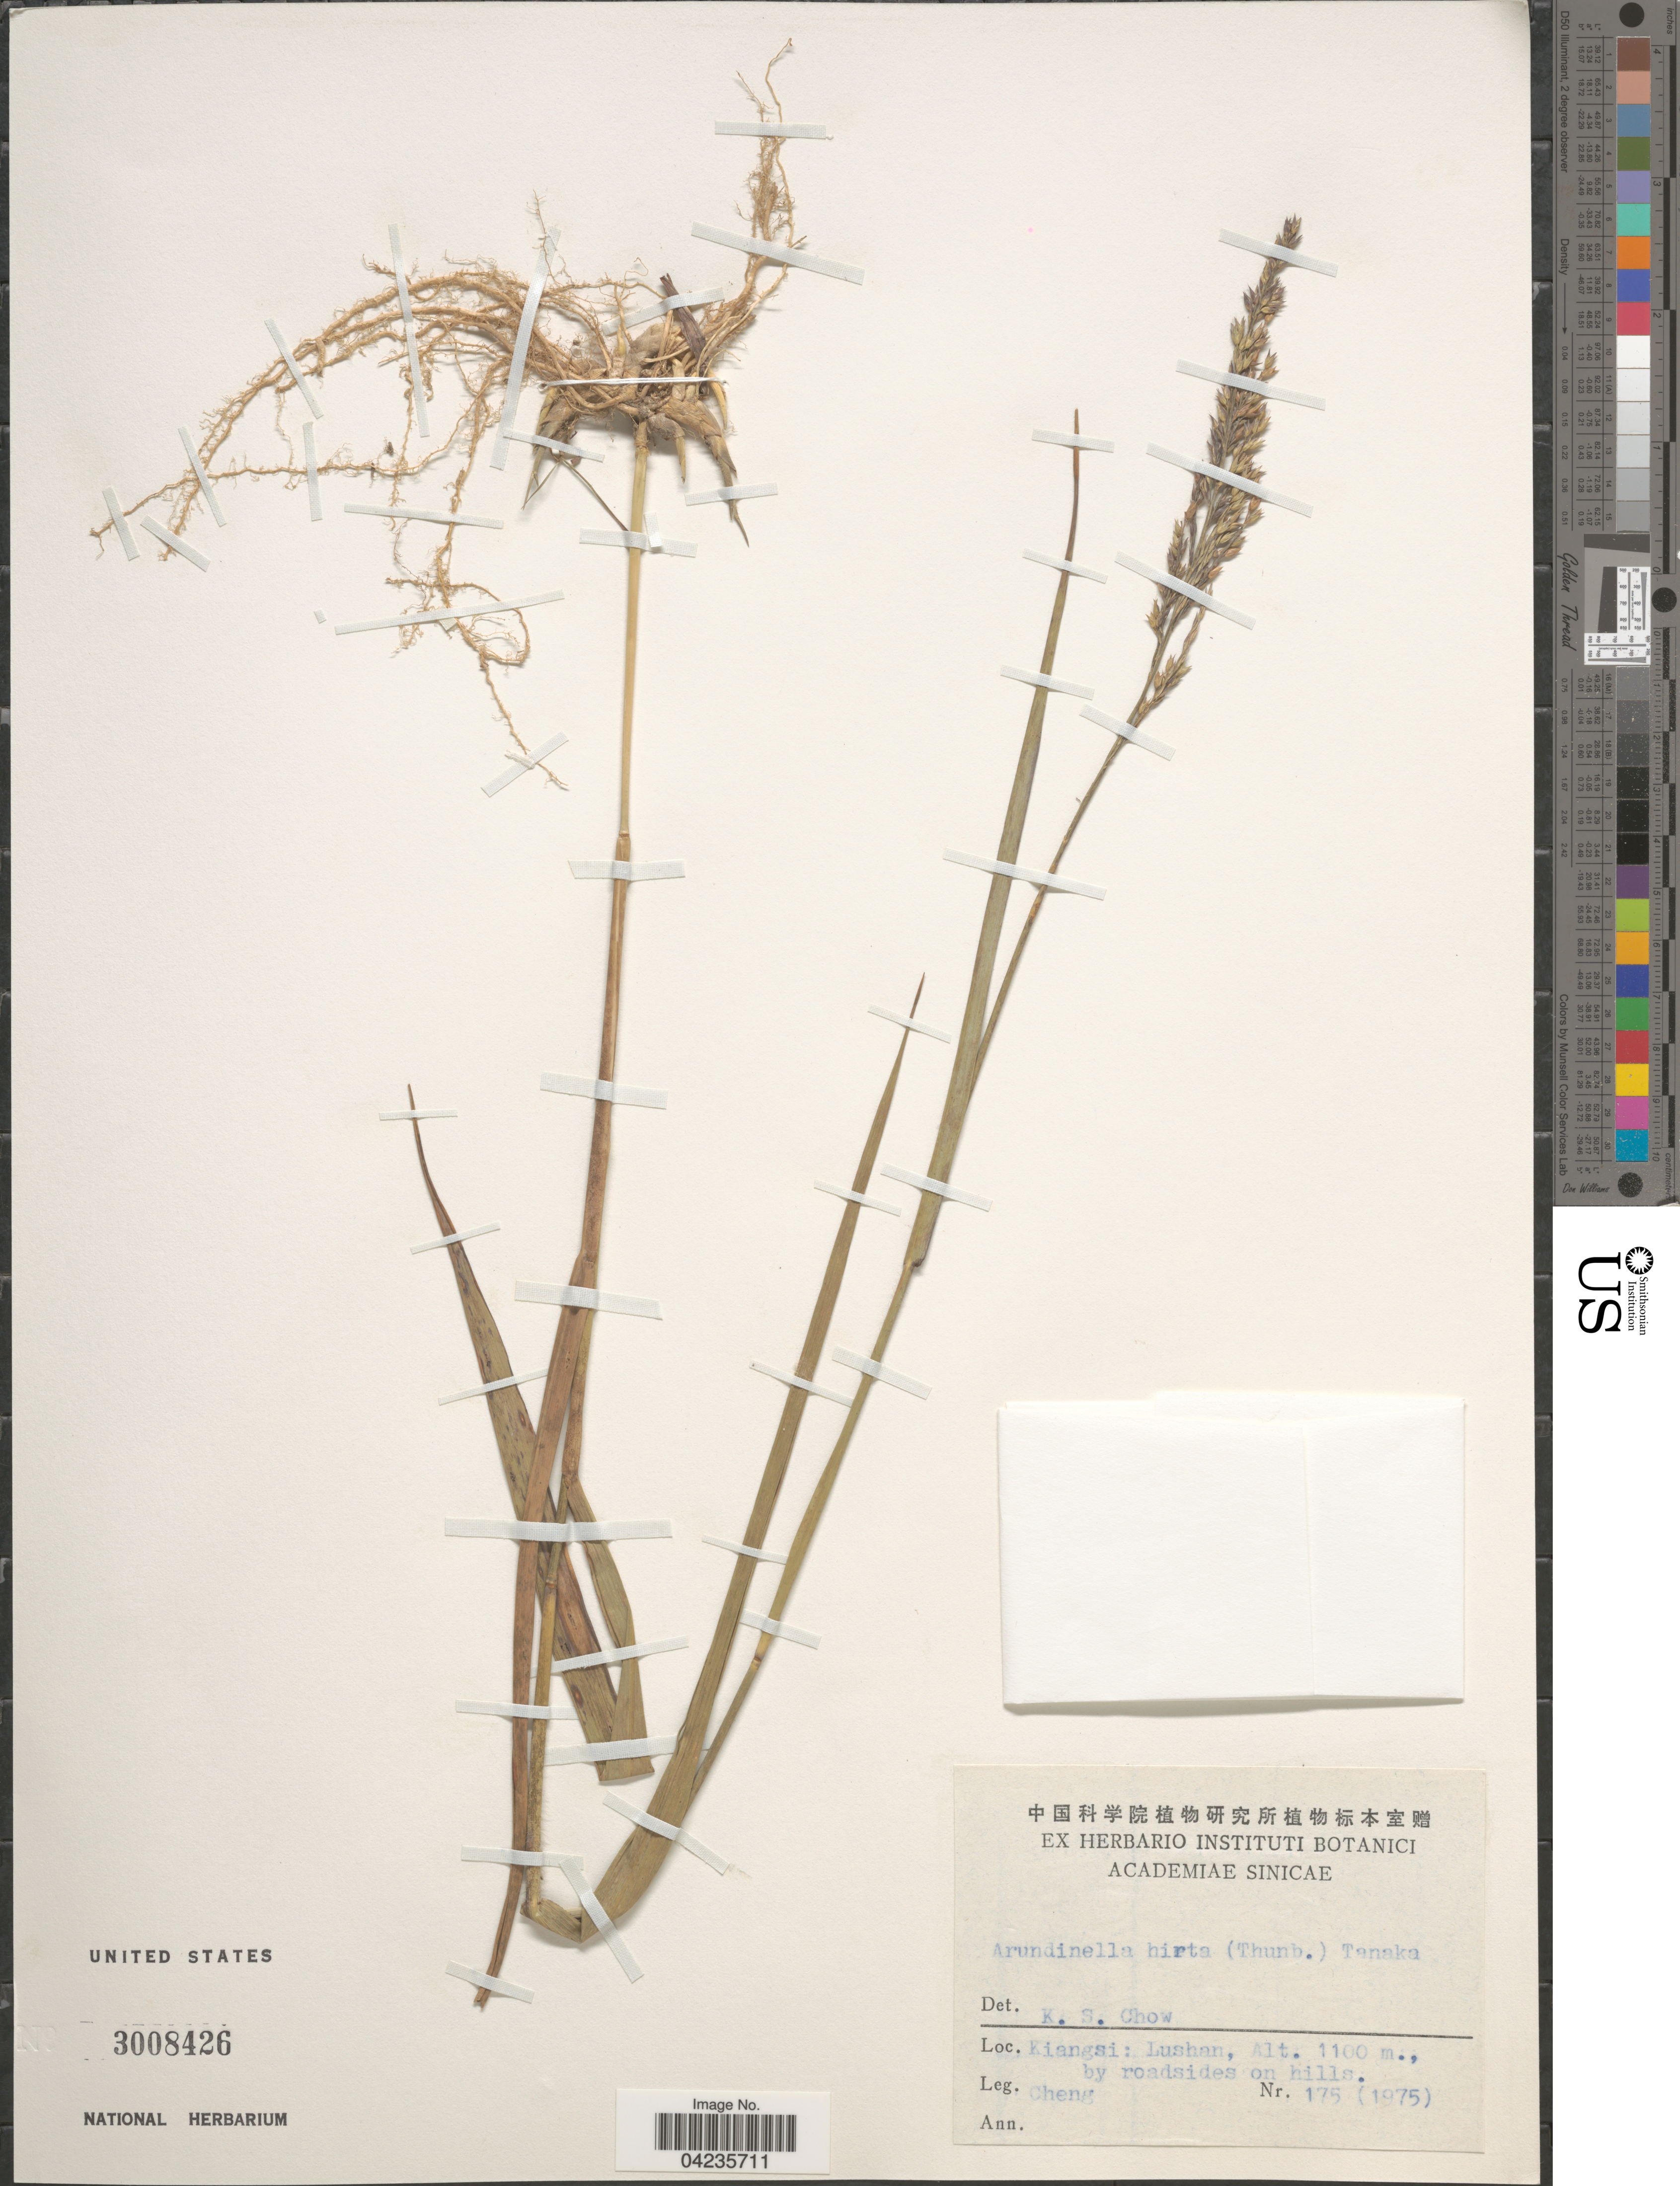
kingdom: Plantae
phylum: Tracheophyta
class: Liliopsida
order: Poales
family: Poaceae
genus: Arundinella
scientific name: Arundinella hirta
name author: (Thunb.) Tanaka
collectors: -. Cheng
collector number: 175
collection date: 1975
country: China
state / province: Jiangxi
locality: Kiangsi: Lushan.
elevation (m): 1100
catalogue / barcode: US 3008426